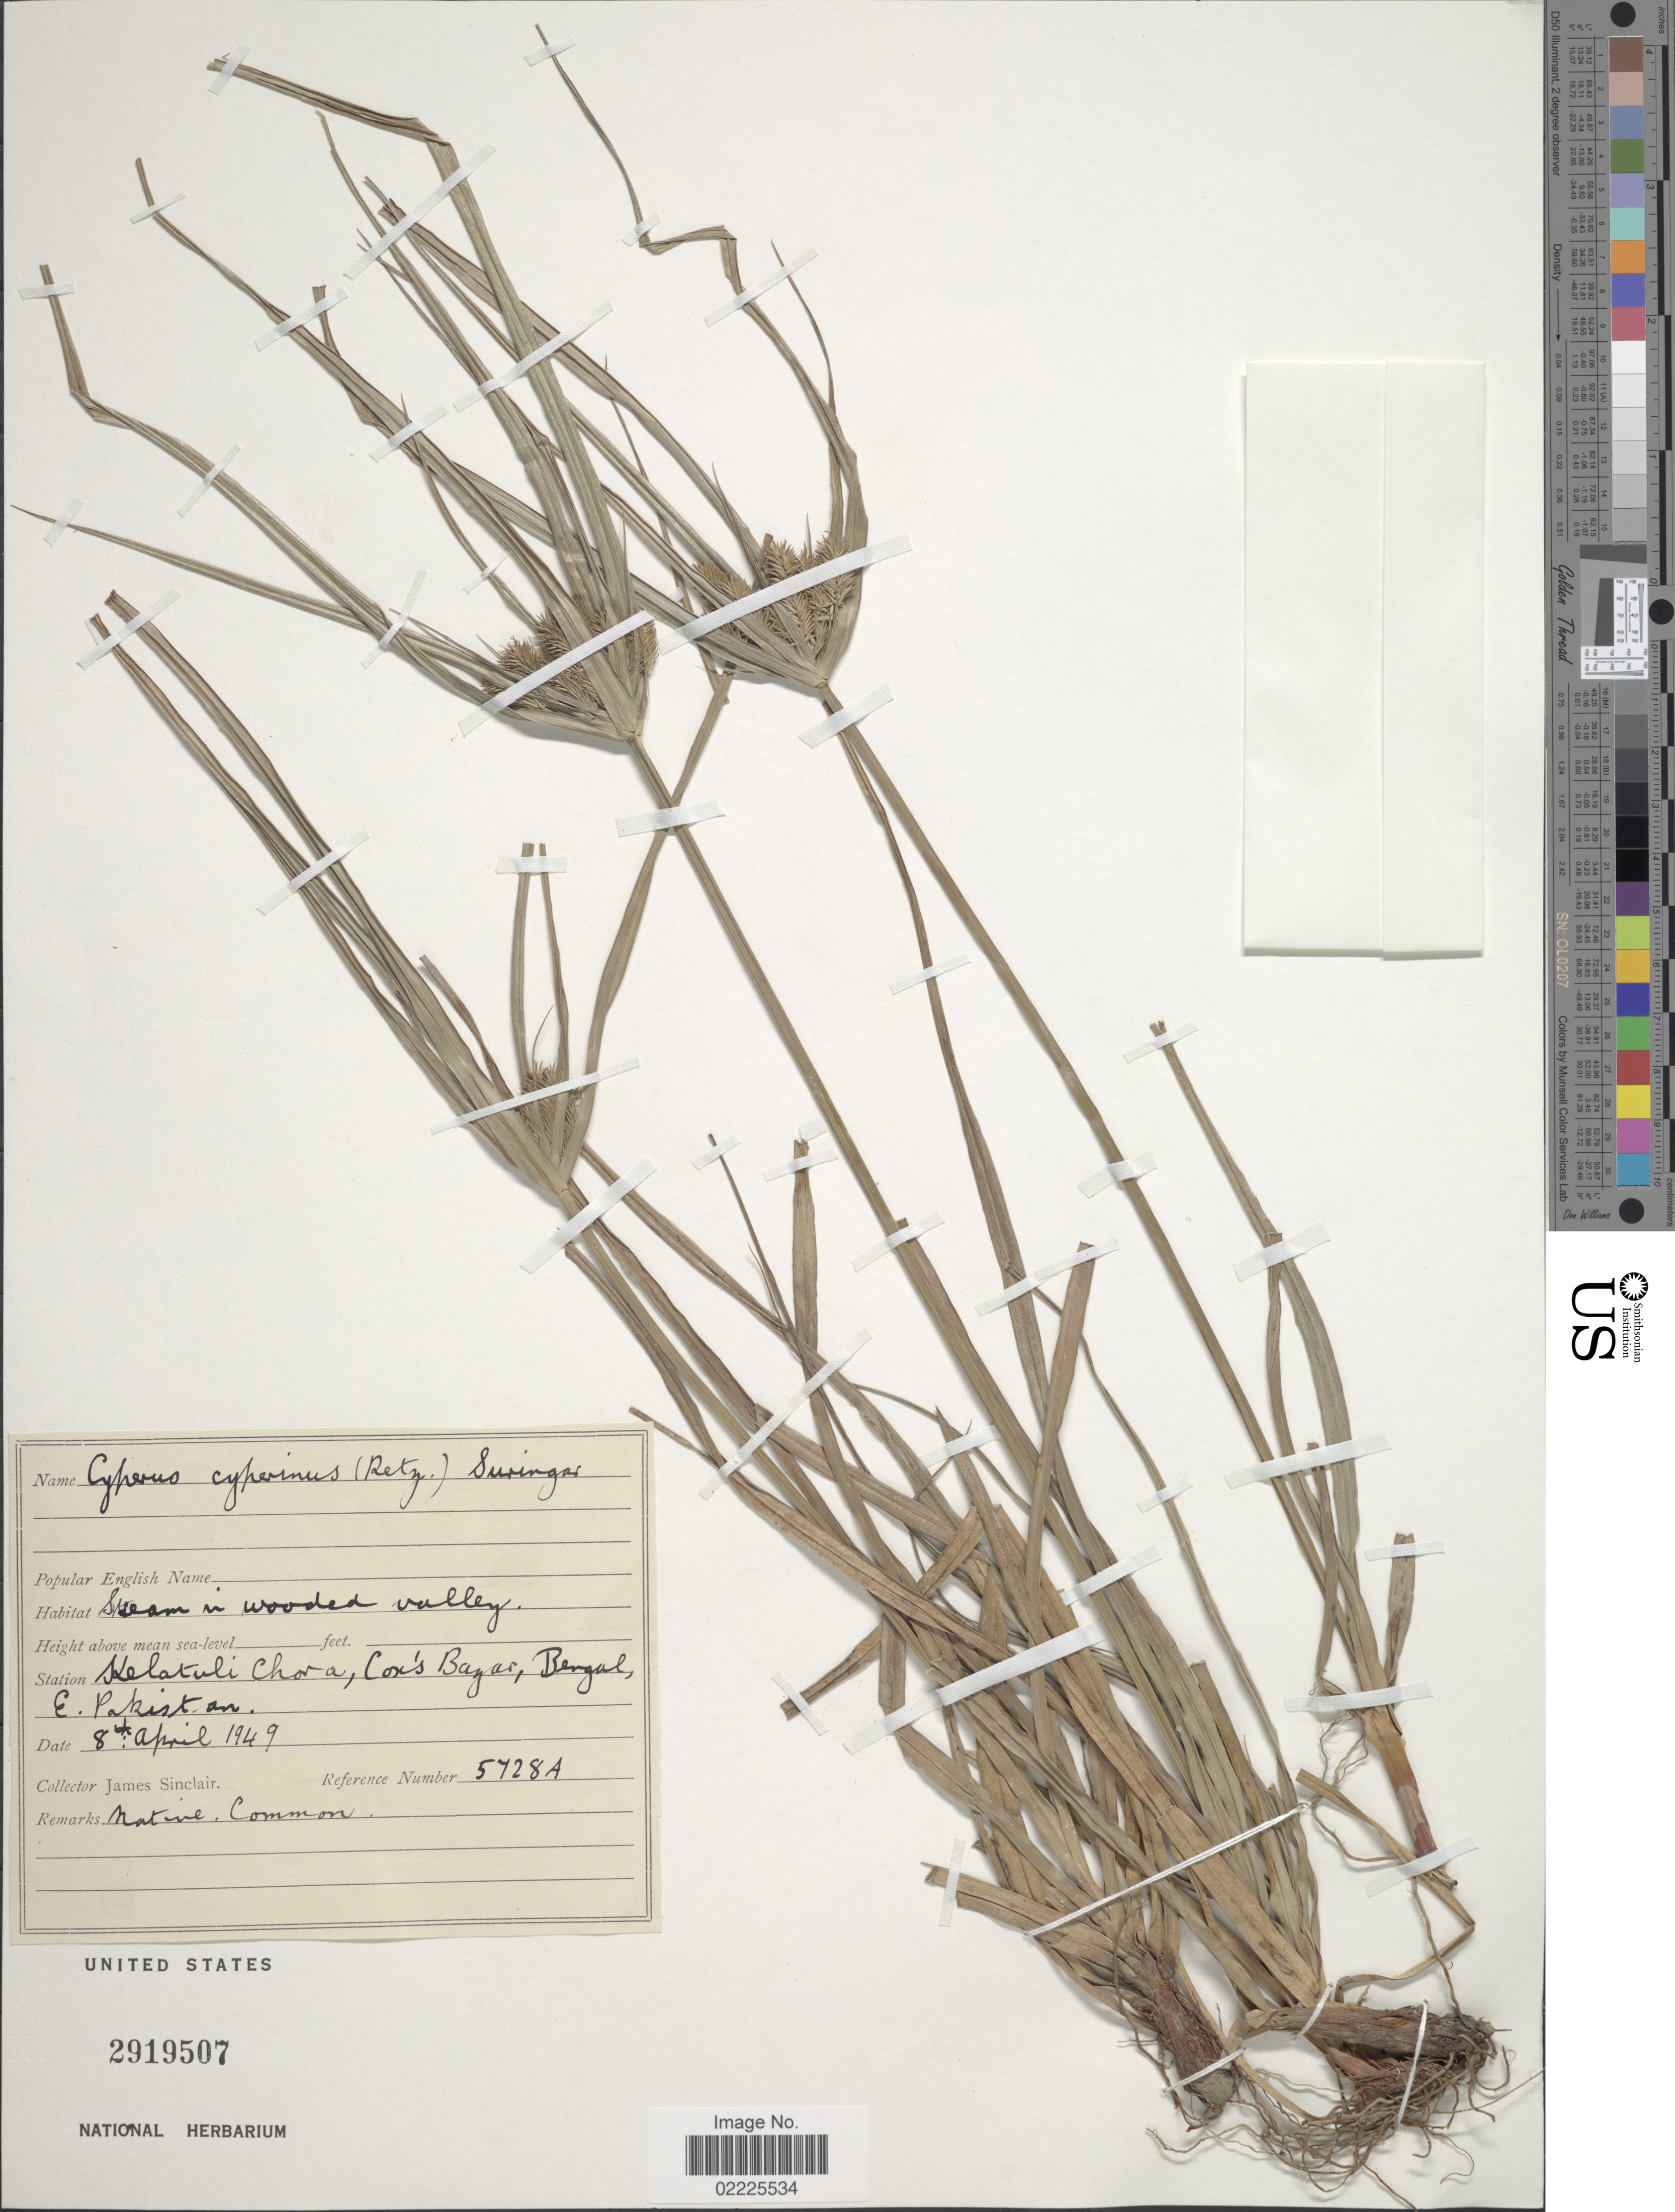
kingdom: Plantae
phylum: Tracheophyta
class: Liliopsida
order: Poales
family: Cyperaceae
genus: Cyperus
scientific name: Cyperus cyperinus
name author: (Retz.) Valck. Sur.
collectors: J. Sinclair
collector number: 5728A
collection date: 1949-04-08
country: Bangladesh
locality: Kelatuli Chora, Cox's Bazar, Bengal, E. Pakistan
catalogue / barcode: US 2919507